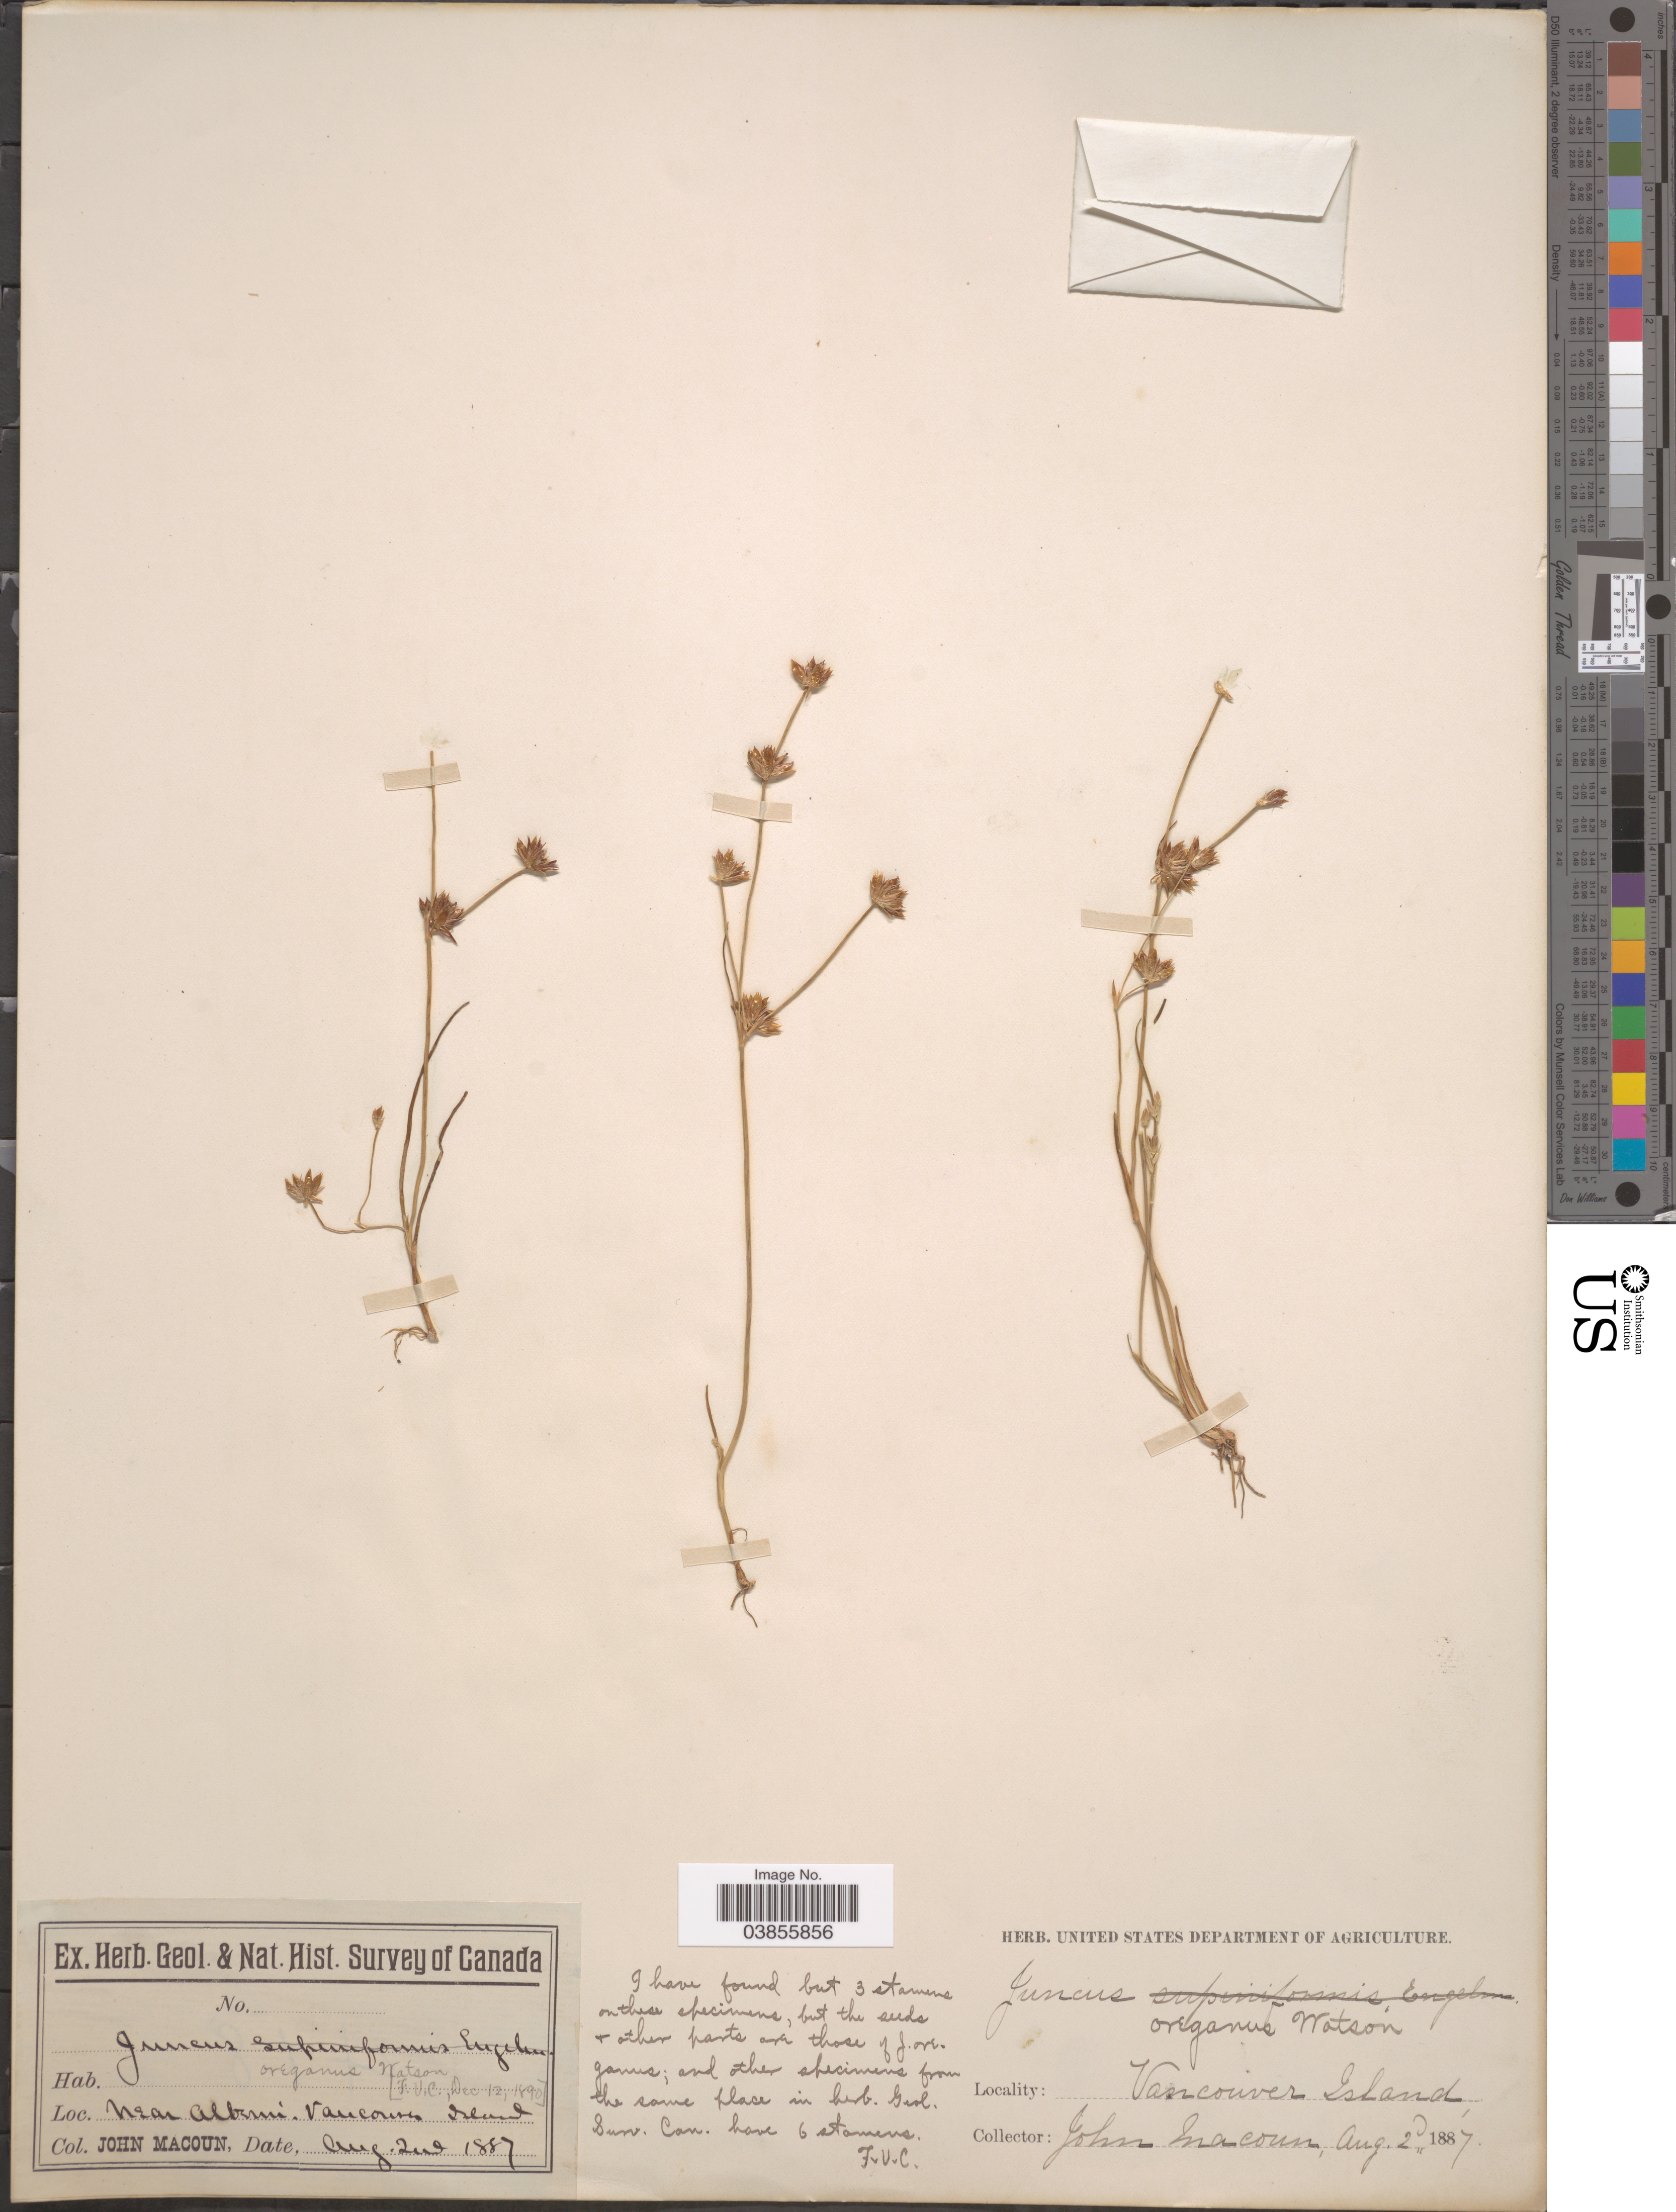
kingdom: Plantae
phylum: Tracheophyta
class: Liliopsida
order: Poales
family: Juncaceae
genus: Juncus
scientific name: Juncus oreganus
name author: S. Watson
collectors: J. Macoun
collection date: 1887-08-02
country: Canada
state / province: British Columbia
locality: Near Alberni, Vancouver Island.